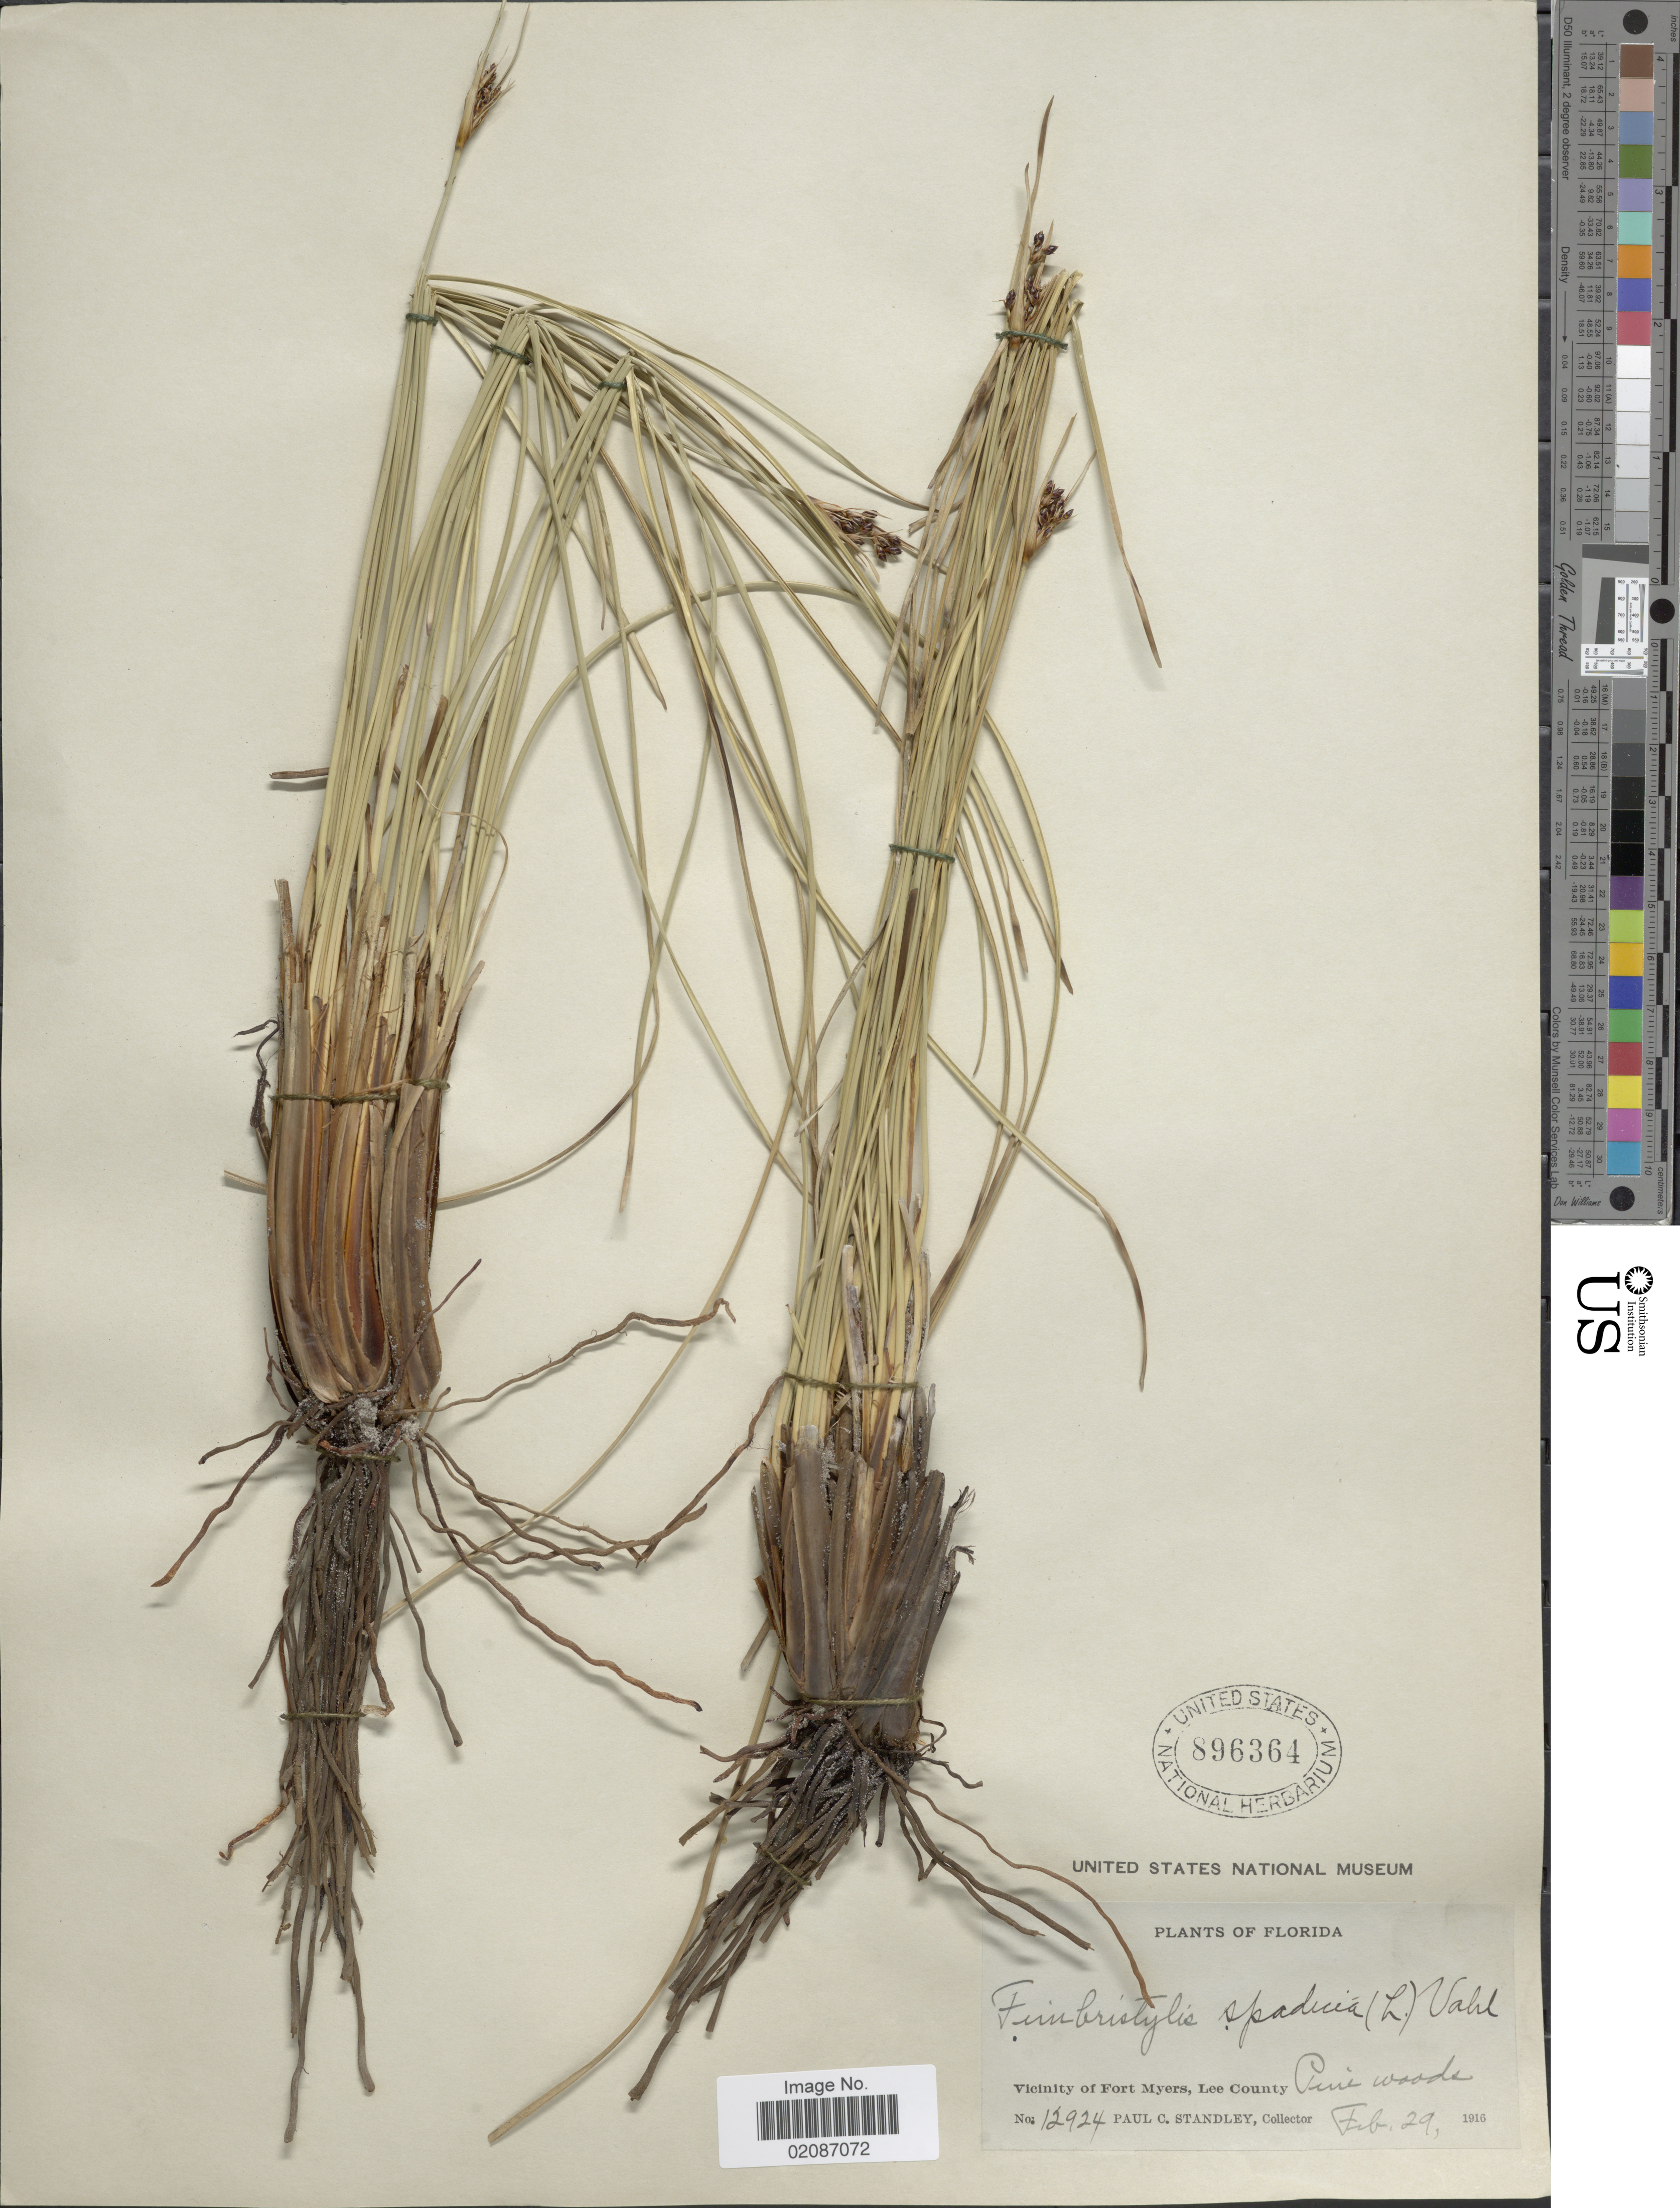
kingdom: Plantae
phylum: Tracheophyta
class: Liliopsida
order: Poales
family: Cyperaceae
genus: Fimbristylis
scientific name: Fimbristylis castanea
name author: (Michx.) Vahl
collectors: P. C. Standley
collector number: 12924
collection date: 1916-02-29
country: United States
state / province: Florida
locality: Vicinity of Fort Myers, Lee County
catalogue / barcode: US 896364